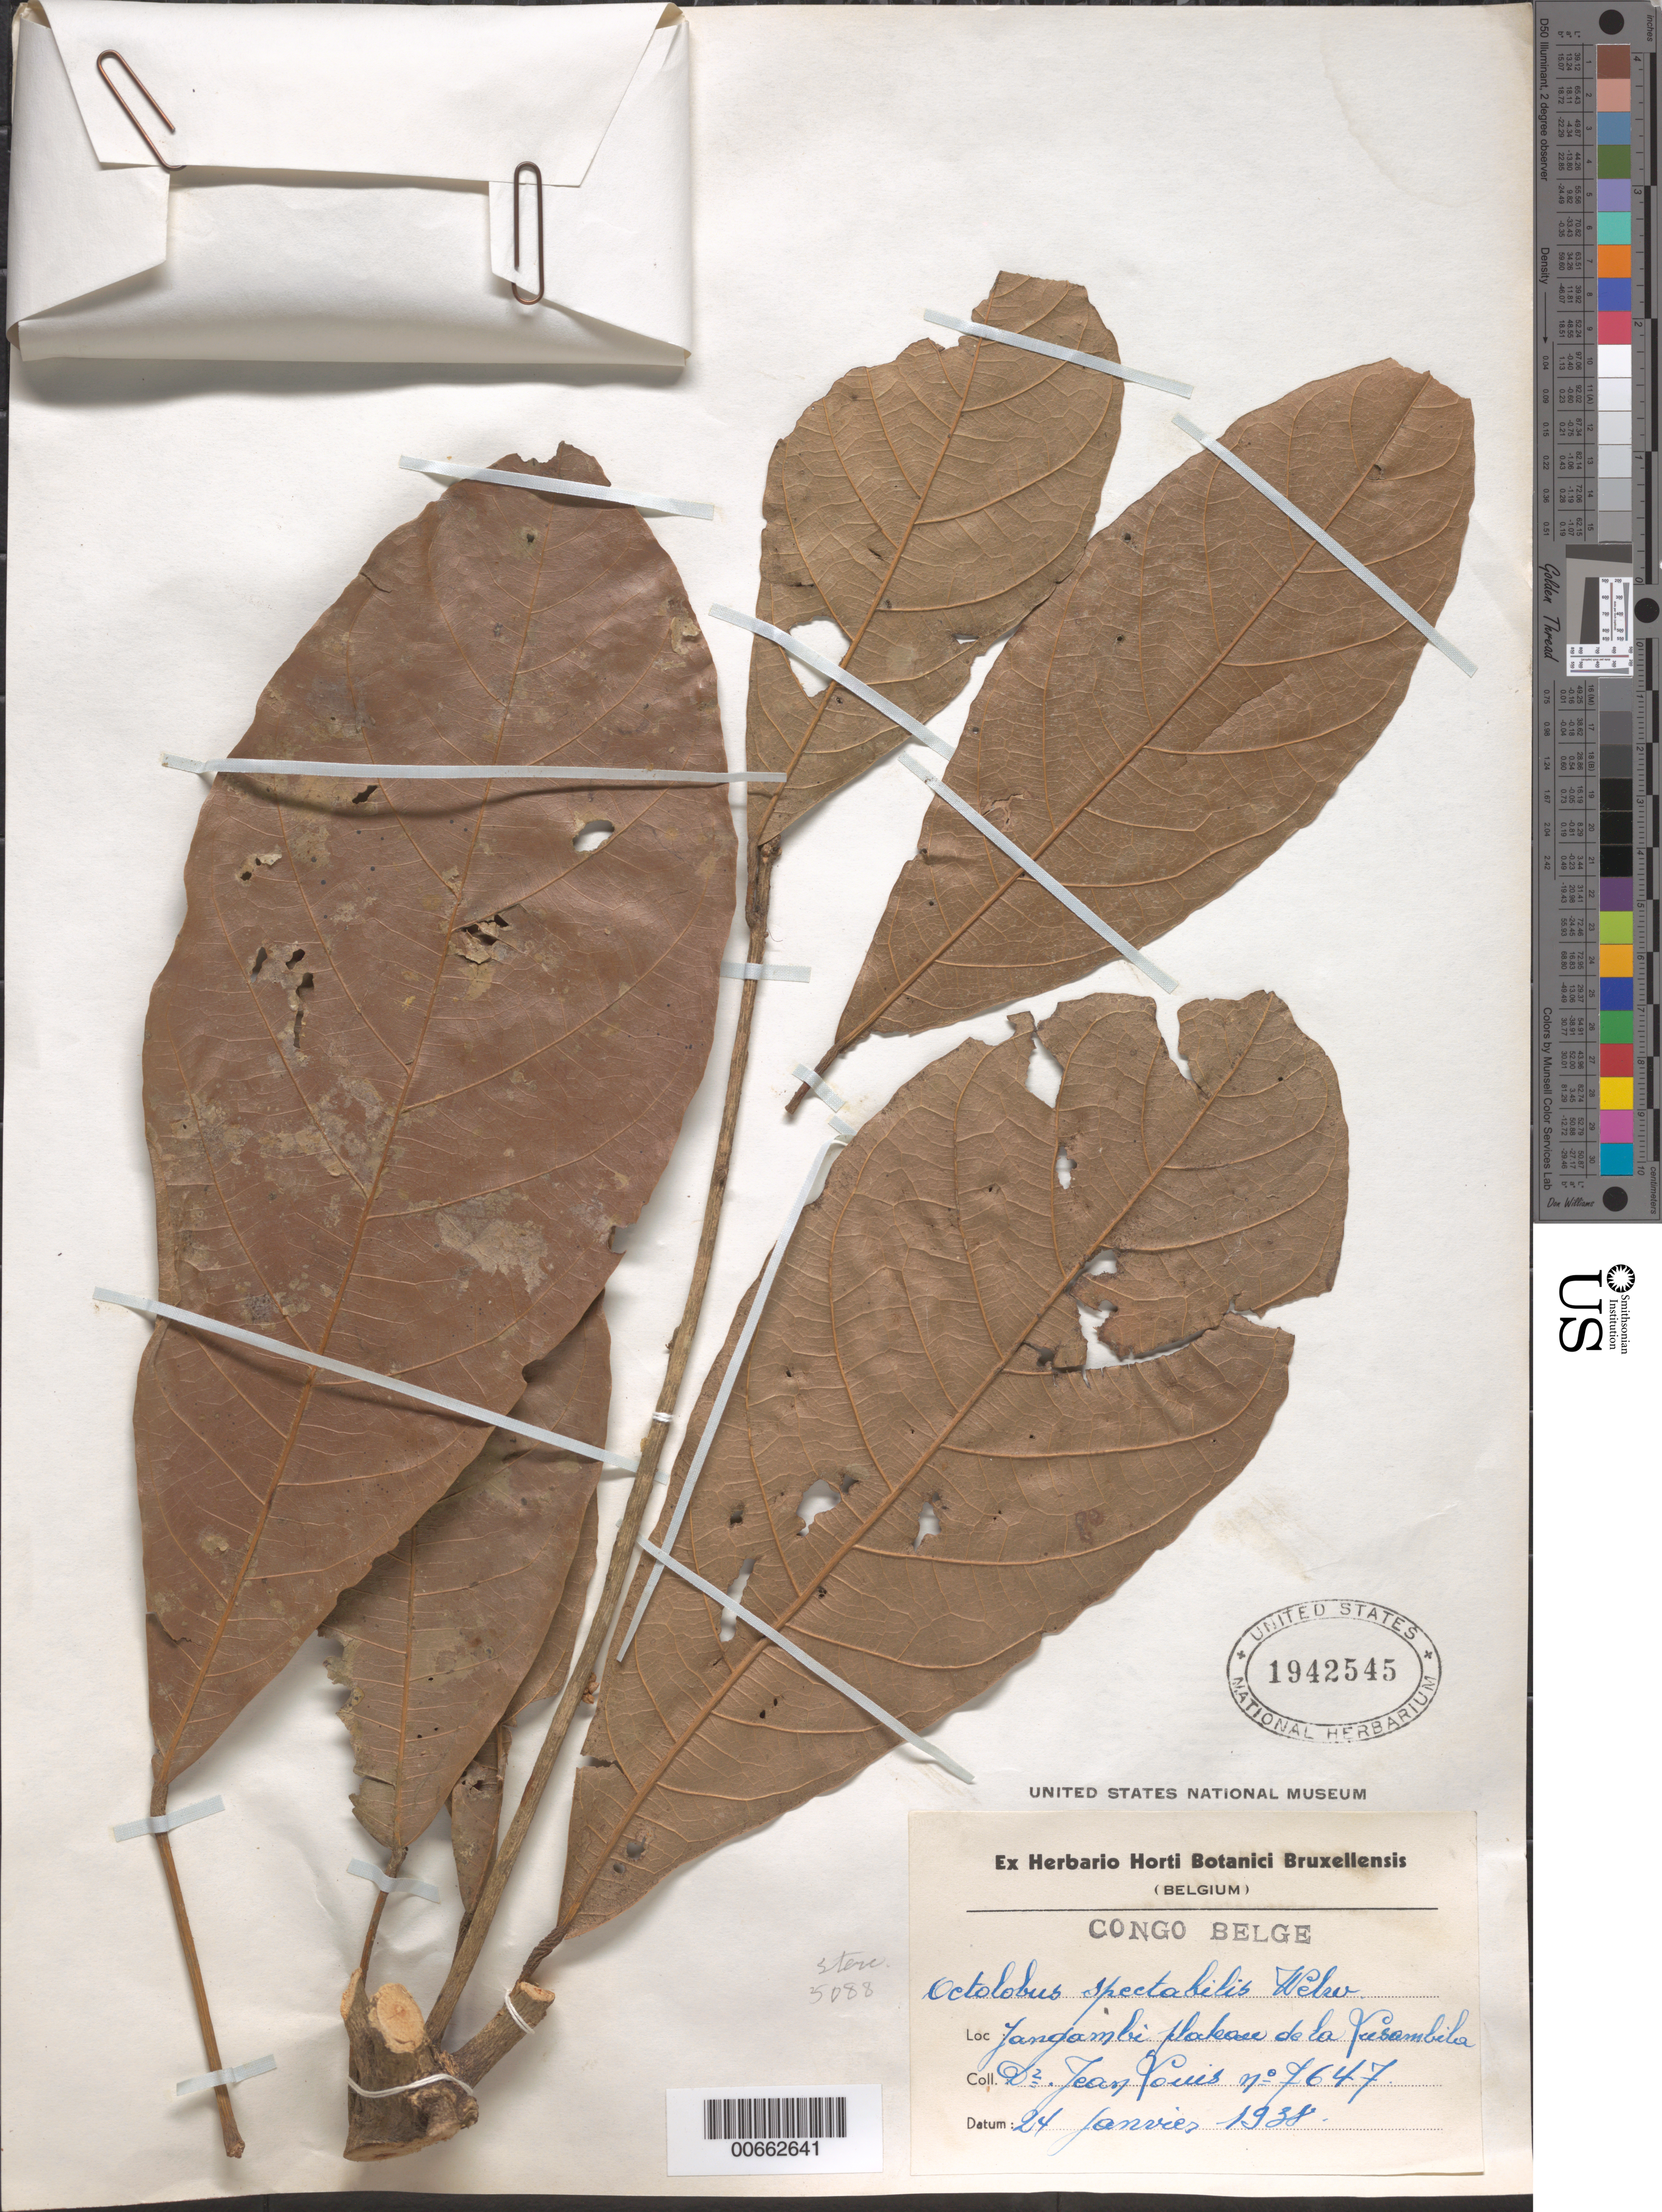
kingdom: Plantae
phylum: Tracheophyta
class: Magnoliopsida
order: Malvales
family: Malvaceae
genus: Octolobus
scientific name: Octolobus spectabilis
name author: Welw.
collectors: J. Louis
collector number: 7647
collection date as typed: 24 Jan 1938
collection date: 1938-01-24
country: Congo, Democratic Republic of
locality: [Congo Belge] Yangambi plateau de la Yusambila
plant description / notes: NY, US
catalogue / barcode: US 1942545